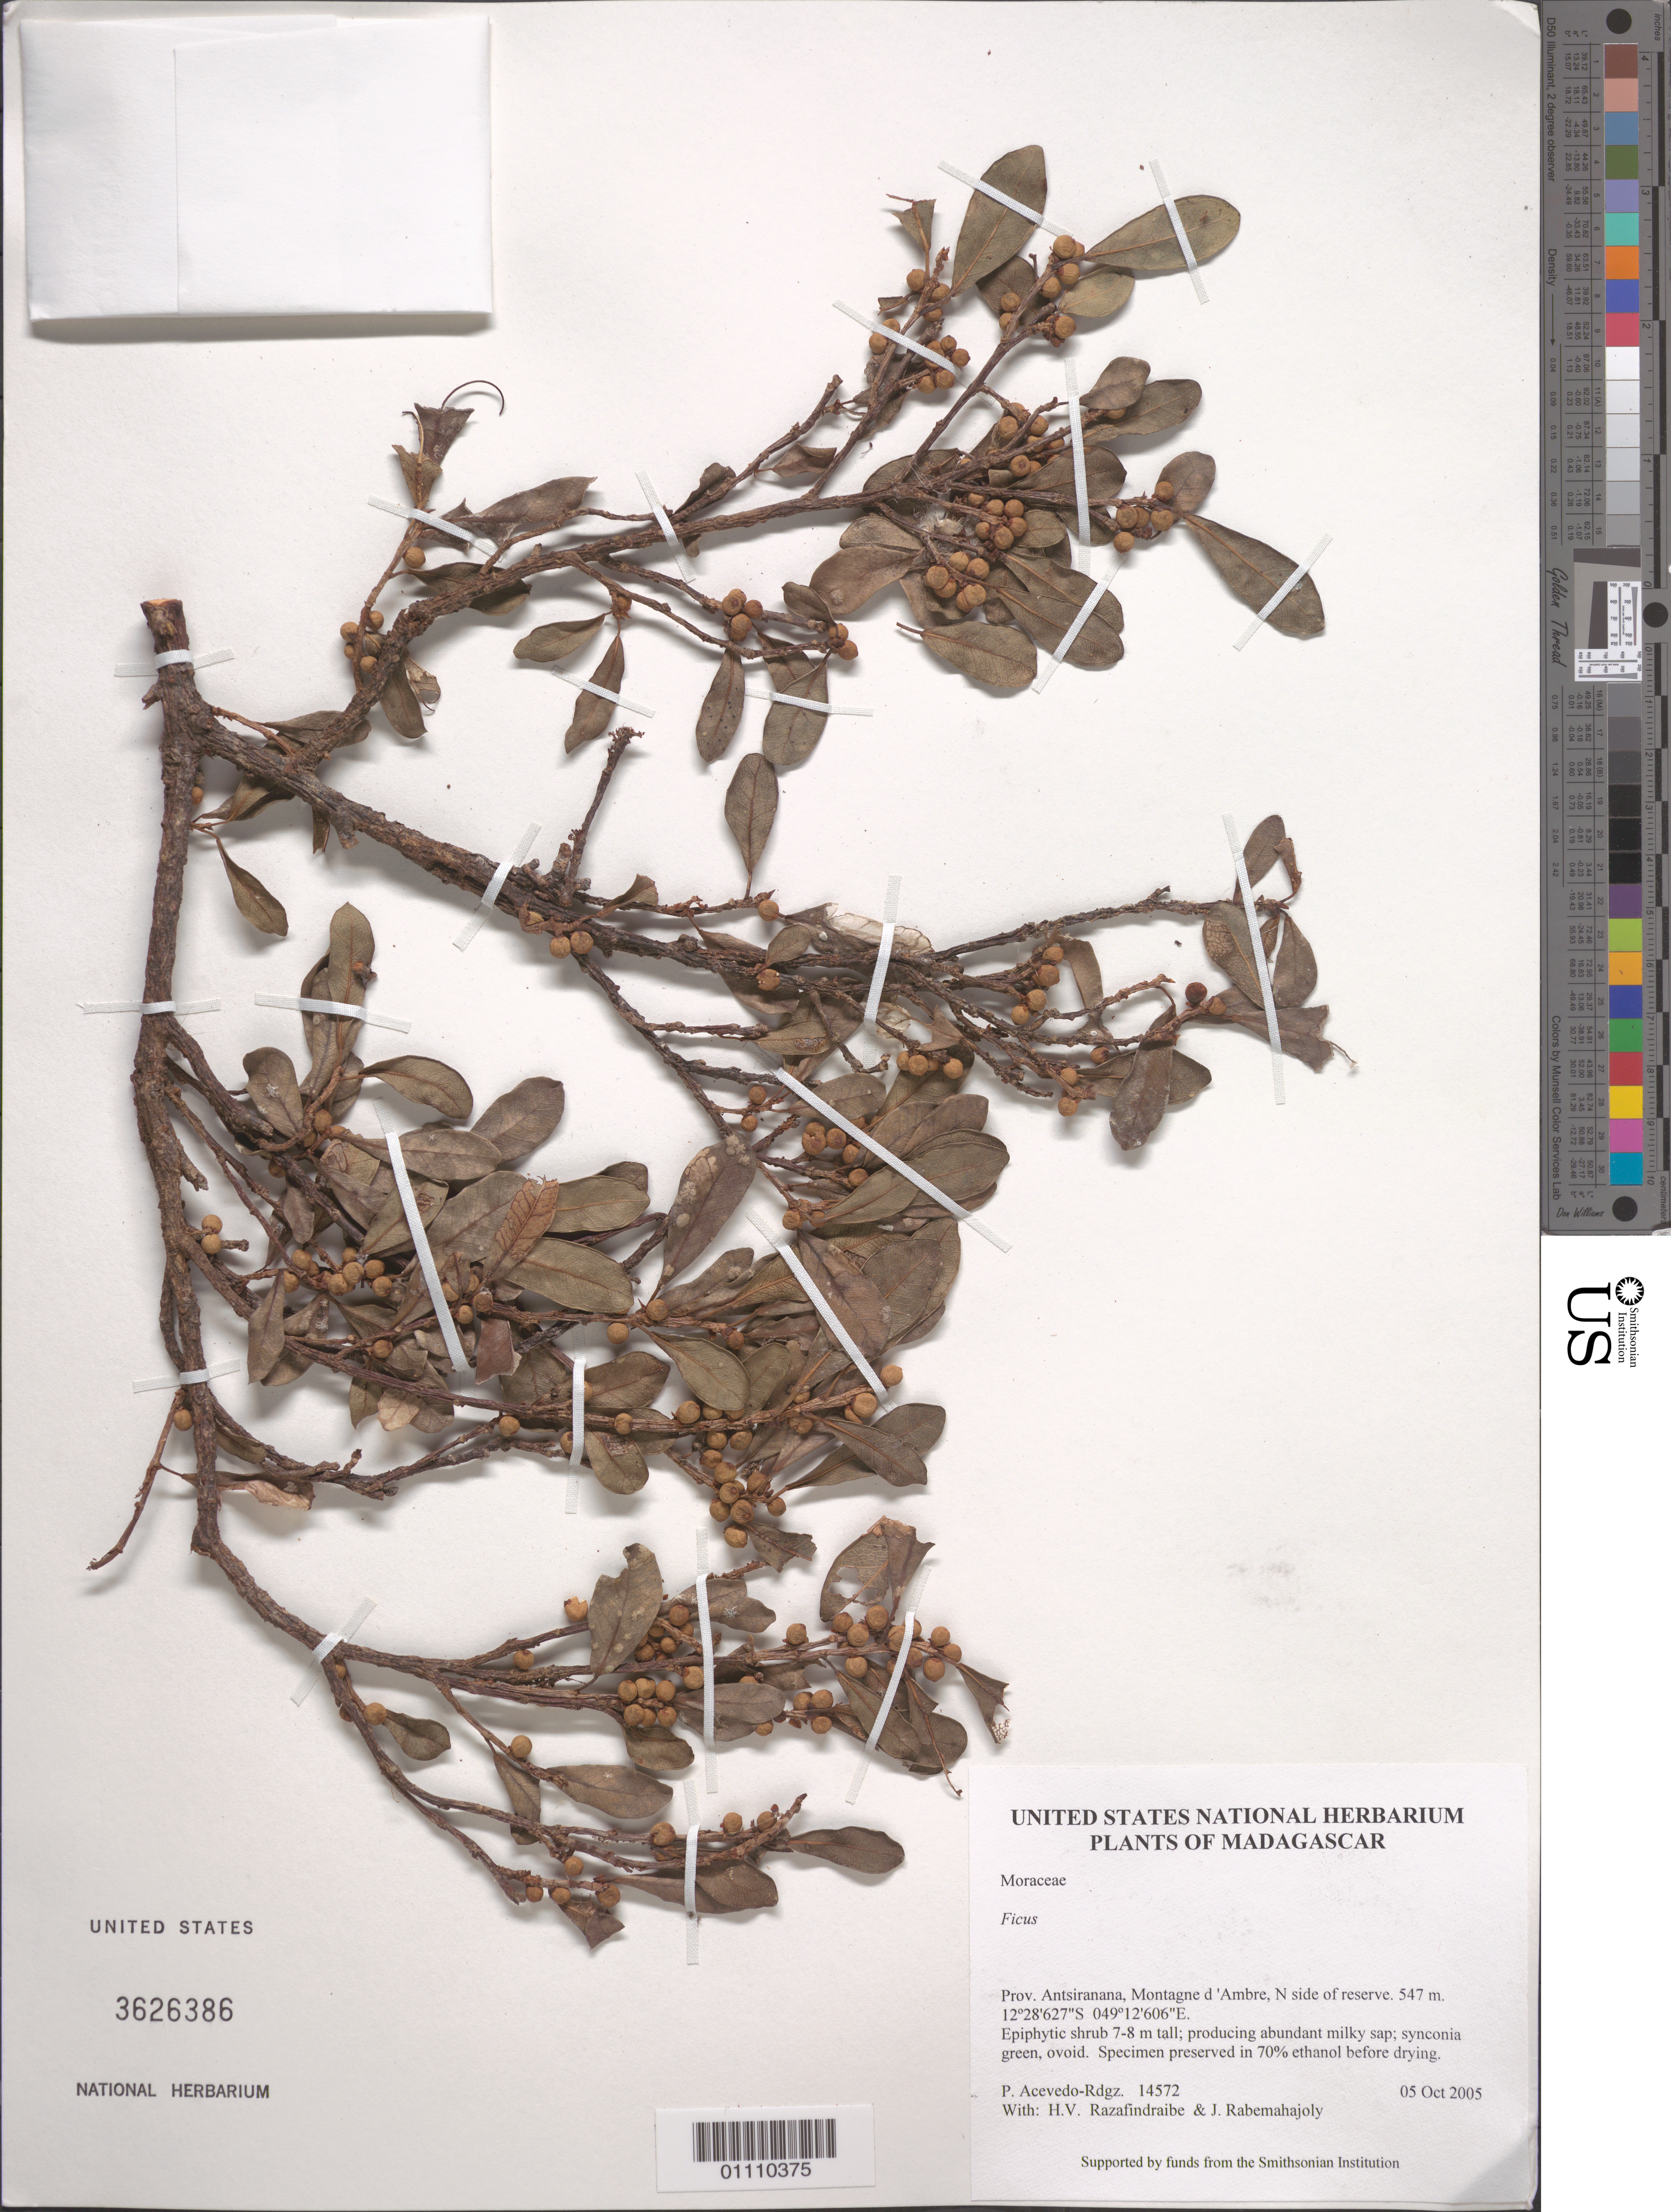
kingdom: Plantae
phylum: Tracheophyta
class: Magnoliopsida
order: Rosales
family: Moraceae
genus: Ficus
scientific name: Ficus sp.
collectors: P. Acevedo-Rodr., H. Razafindraibe & J. Rabemahajoly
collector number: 14572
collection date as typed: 05 Oct 2005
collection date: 2005-10-05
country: Madagascar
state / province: Diana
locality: Prov. Antsiranana, Montagne d 'Ambre, N side of reserve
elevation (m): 547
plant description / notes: US, K, MO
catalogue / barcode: US 3626386